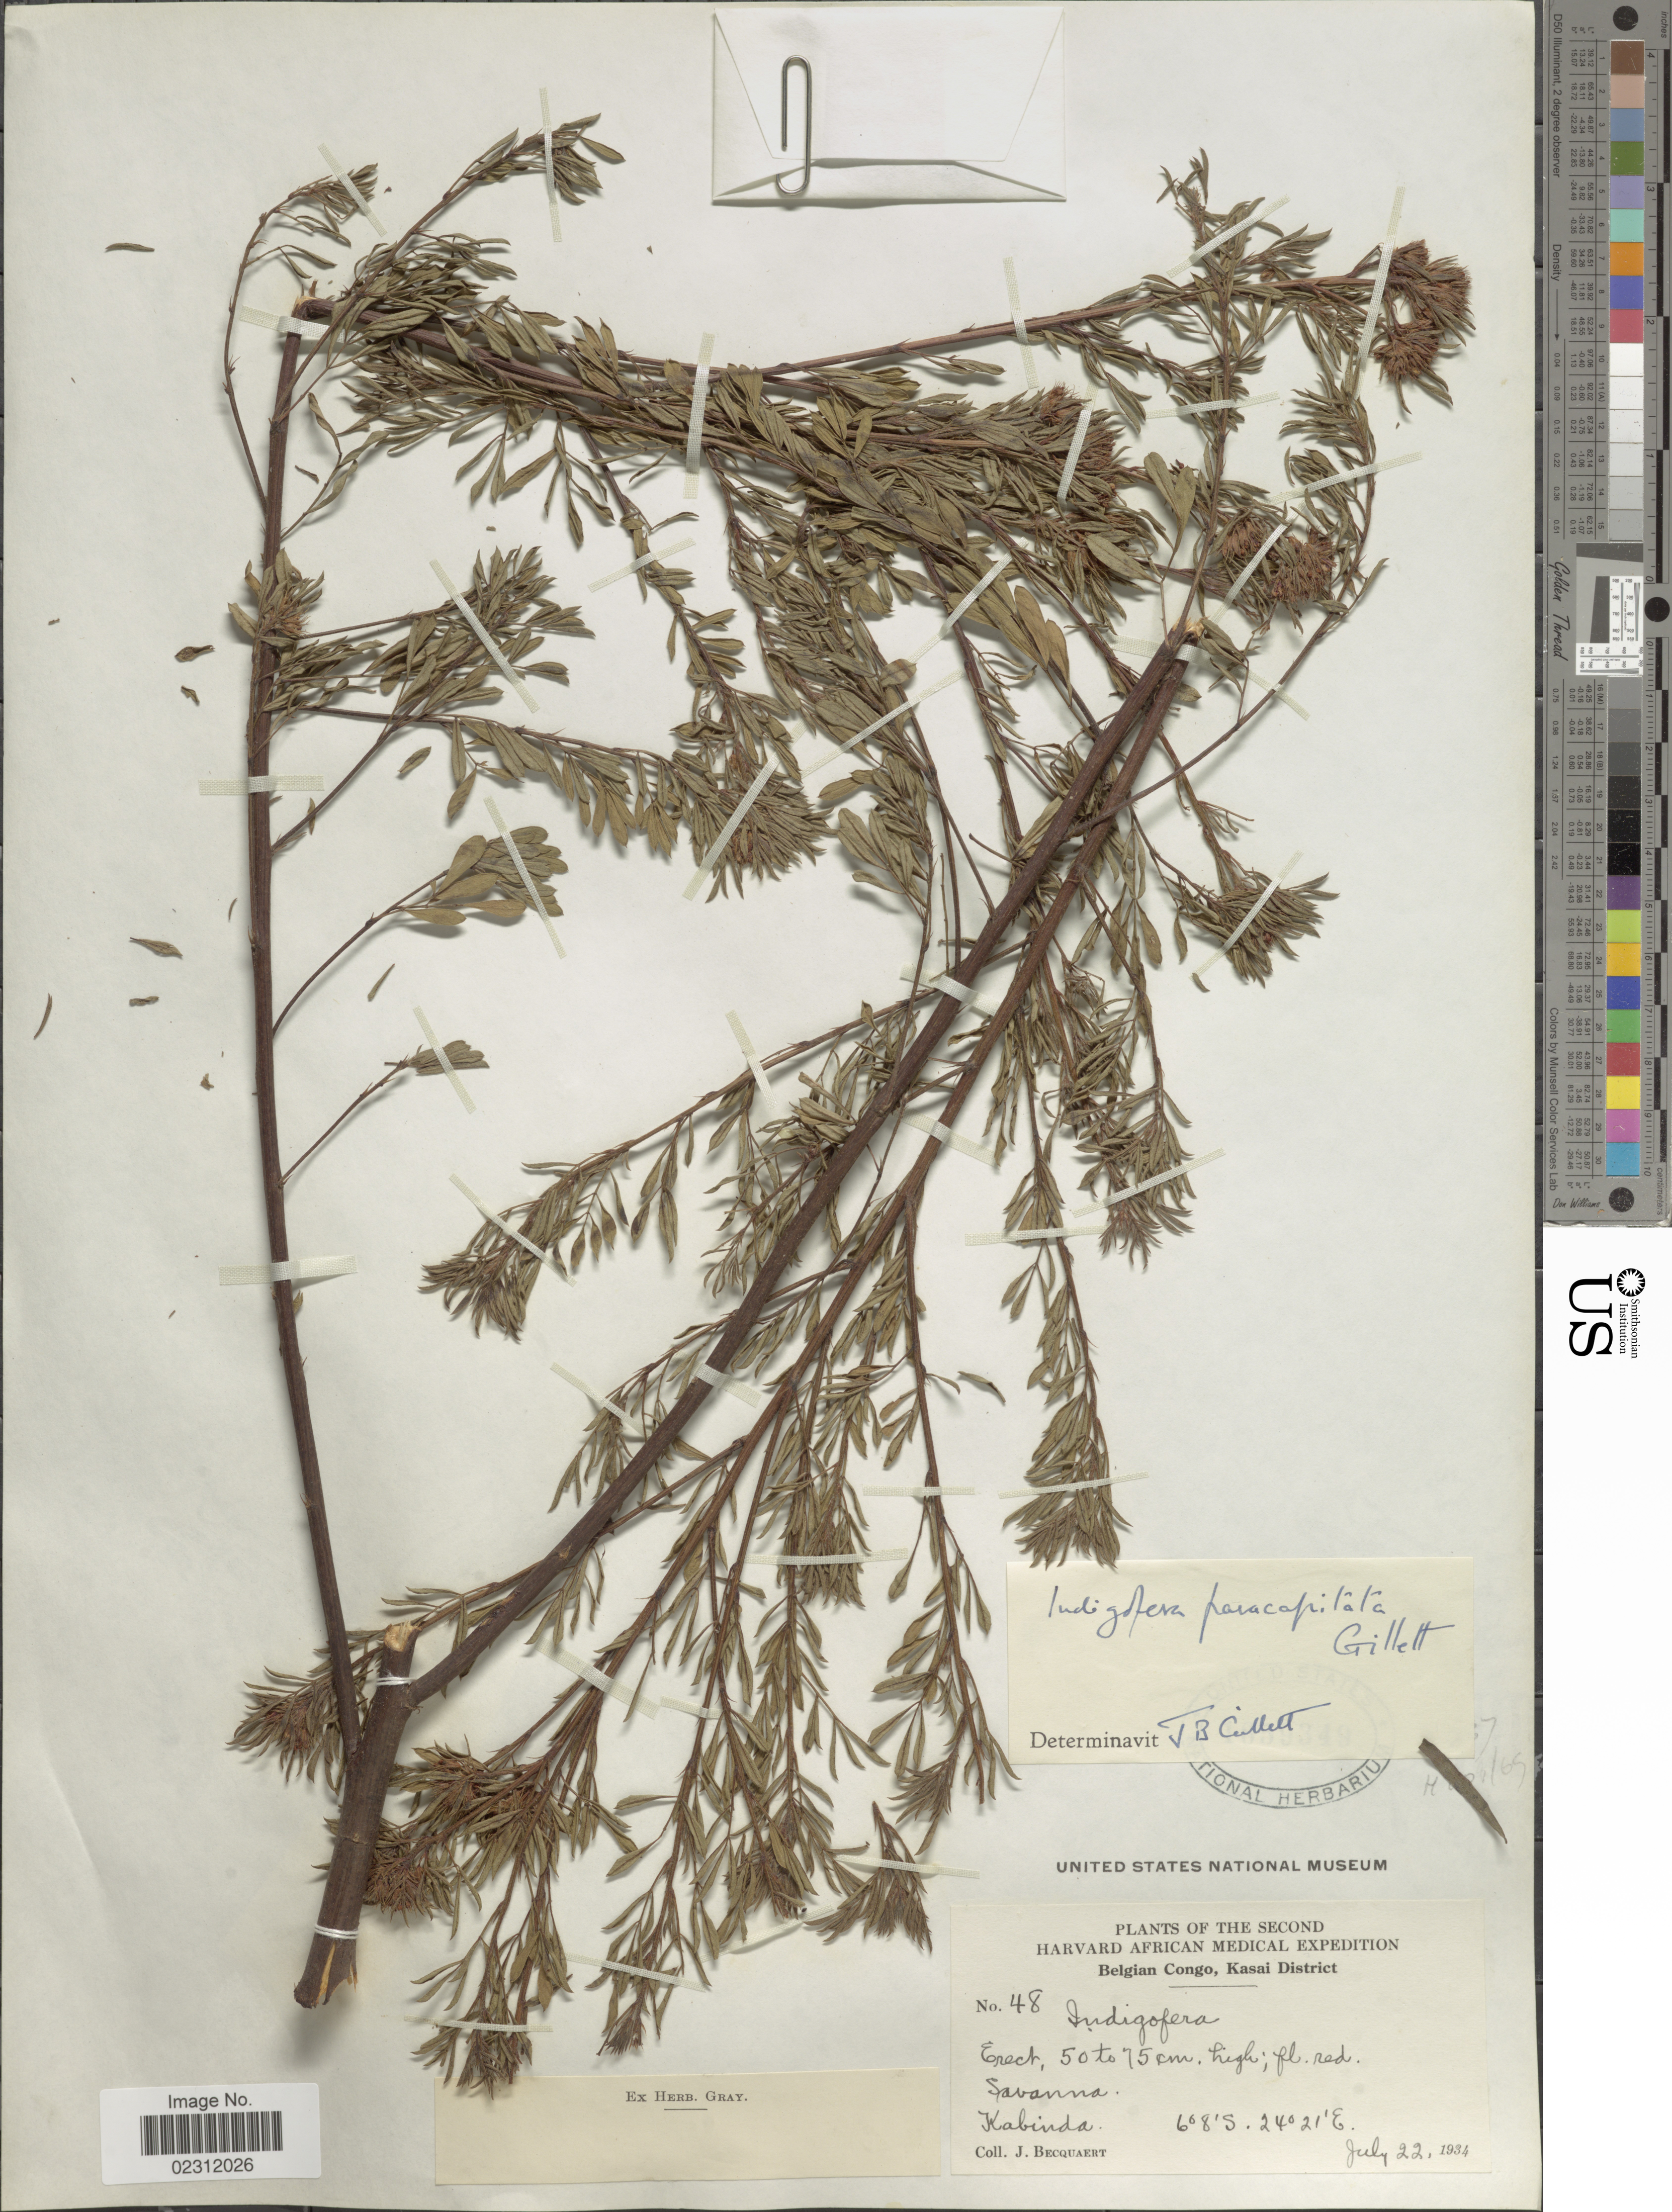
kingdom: Plantae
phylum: Tracheophyta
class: Magnoliopsida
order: Fabales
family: Fabaceae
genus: Indigofera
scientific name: Indigofera paracapitata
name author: J.B. Gillett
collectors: J. Bequaert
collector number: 48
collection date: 1934-07-22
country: Congo, Democratic Republic of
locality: Belgian Congo, Kasai District, Kabinda